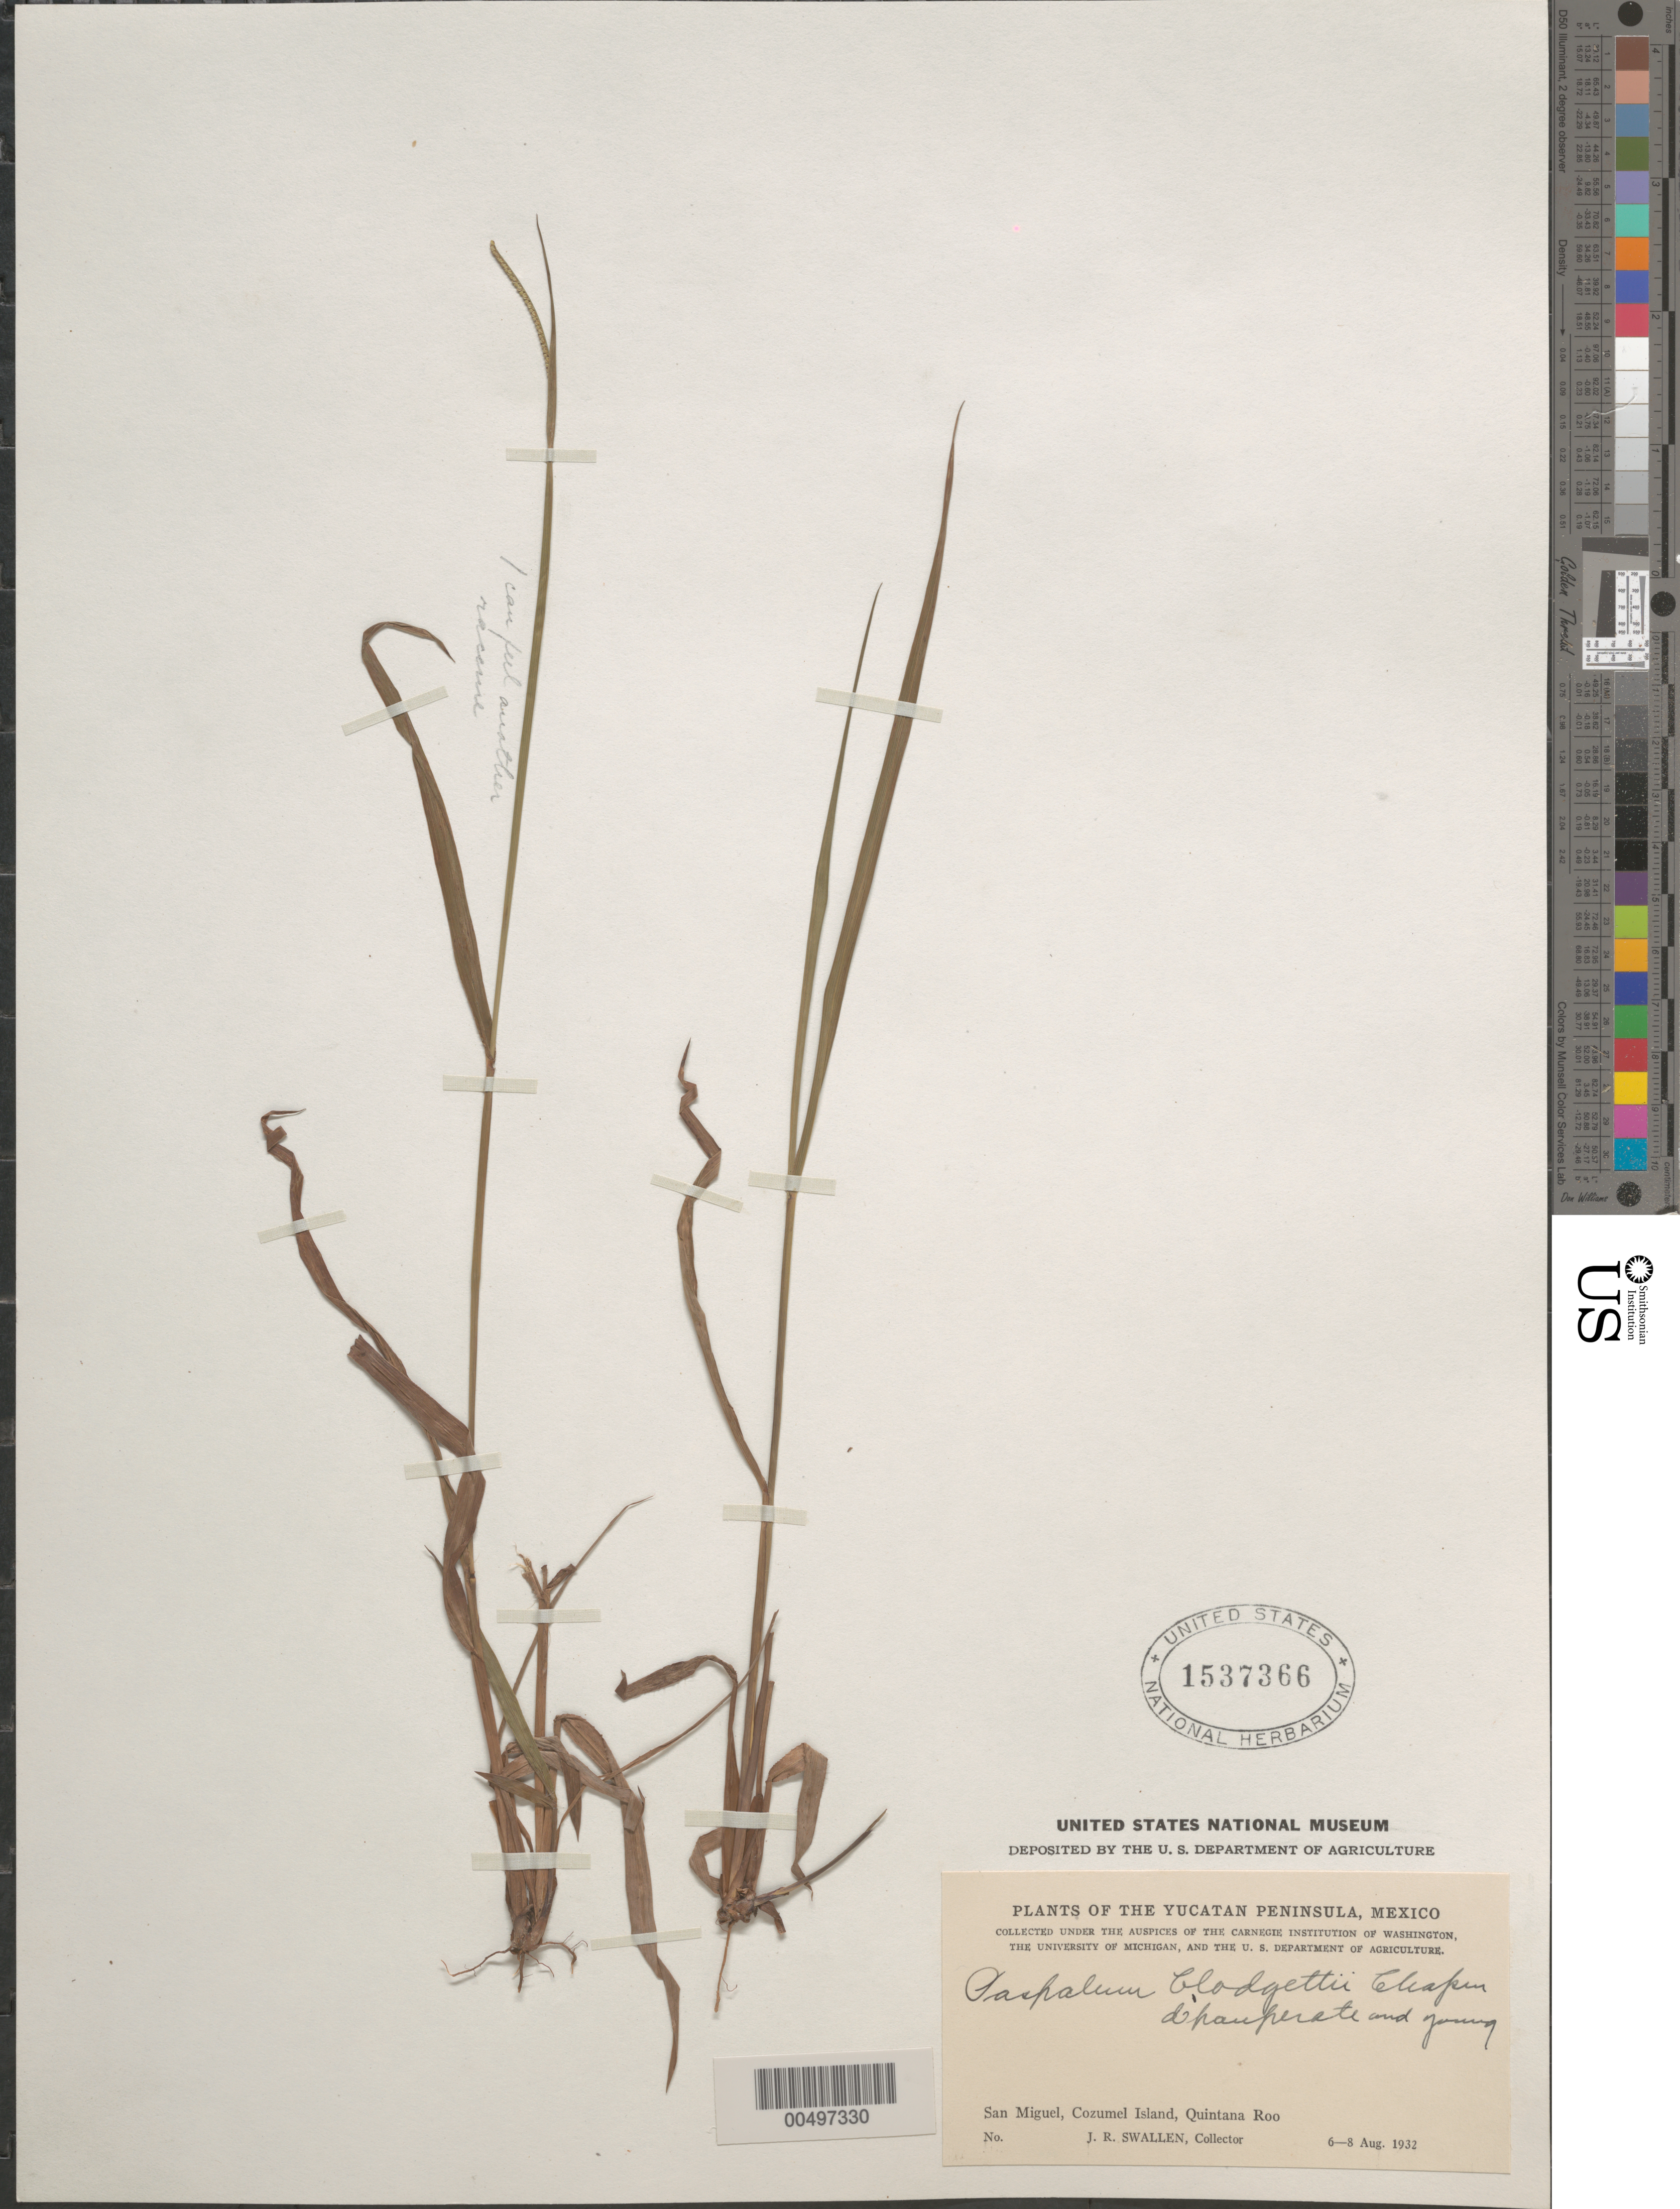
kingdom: Plantae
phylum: Tracheophyta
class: Liliopsida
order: Poales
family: Poaceae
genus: Paspalum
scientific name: Paspalum blodgettii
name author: Chapm.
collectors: J. R. Swallen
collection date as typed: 6 Aug 1932 to 8 Aug 1932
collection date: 1932-08-06/1932-08-08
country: Mexico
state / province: Quintana Roo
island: Cozumel Island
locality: Yucatan Peninsula, San Miguel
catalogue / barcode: US 1537366